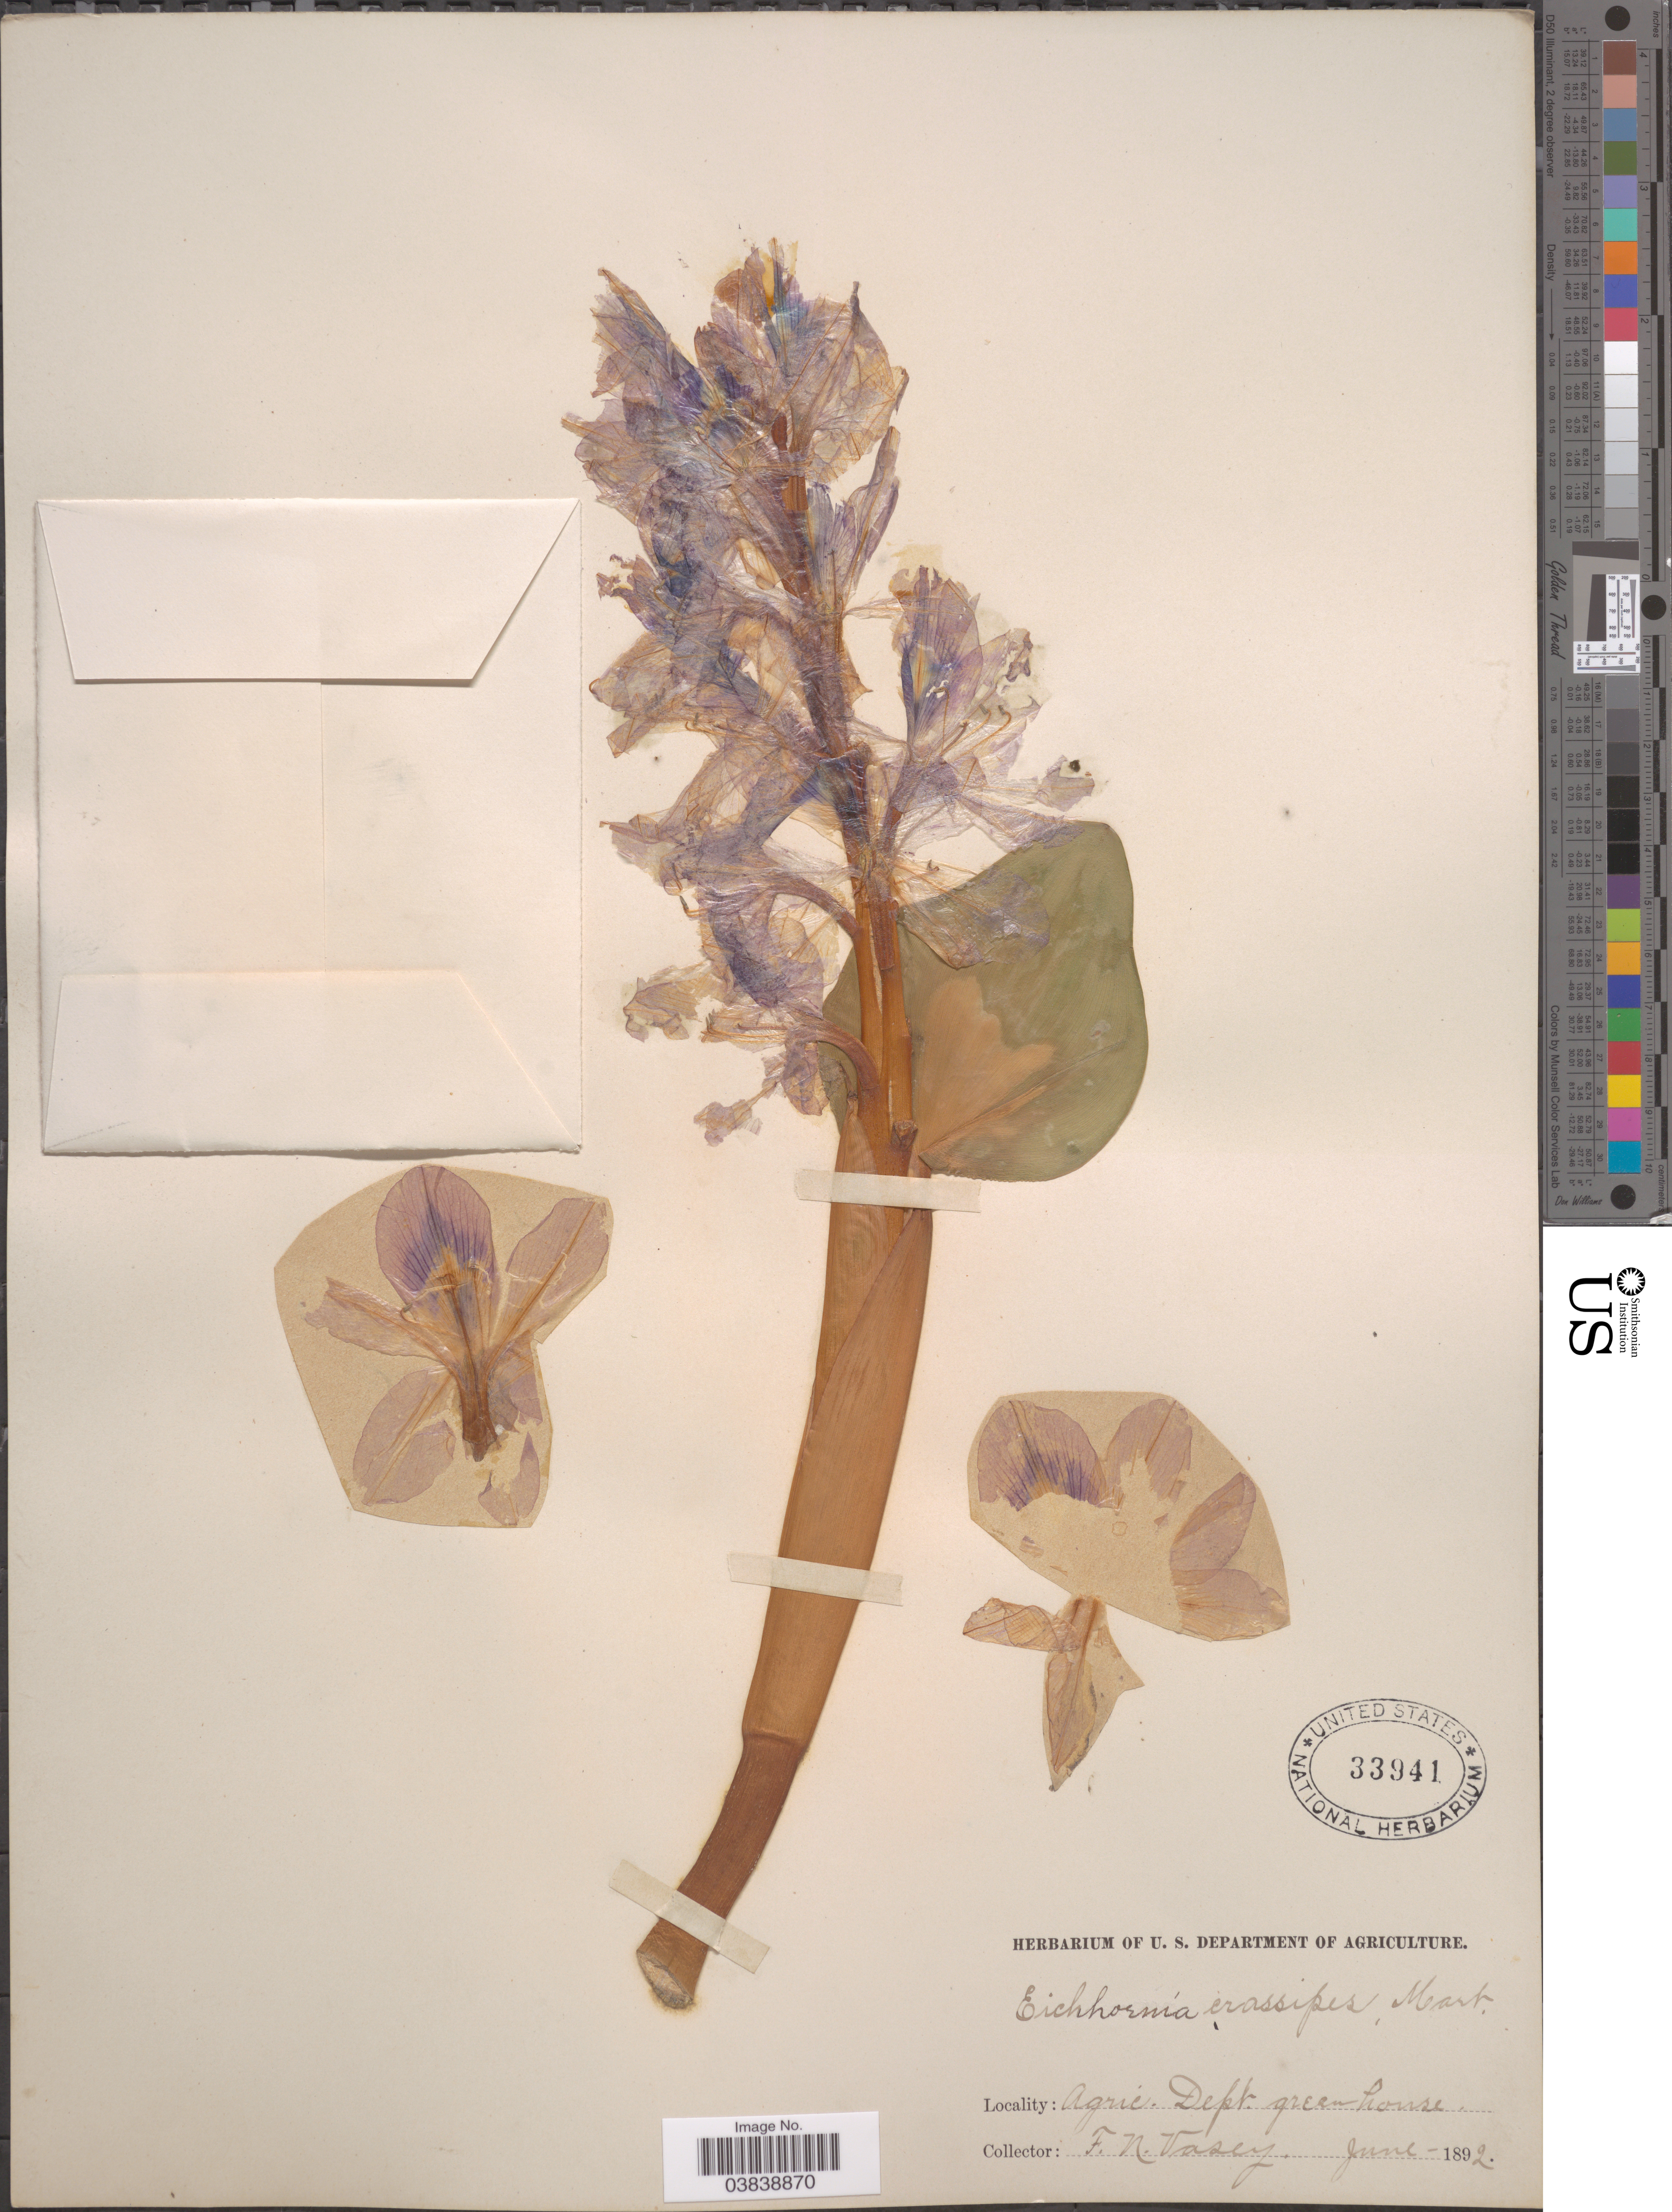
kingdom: Plantae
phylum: Tracheophyta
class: Liliopsida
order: Commelinales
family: Pontederiaceae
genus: Eichhornia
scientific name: Eichhornia crassipes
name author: (Mart.) Solms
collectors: F. N. Vasey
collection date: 1892-06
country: United States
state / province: District of Columbia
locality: Agric. Dept. Greenhouse.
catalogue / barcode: US 33941